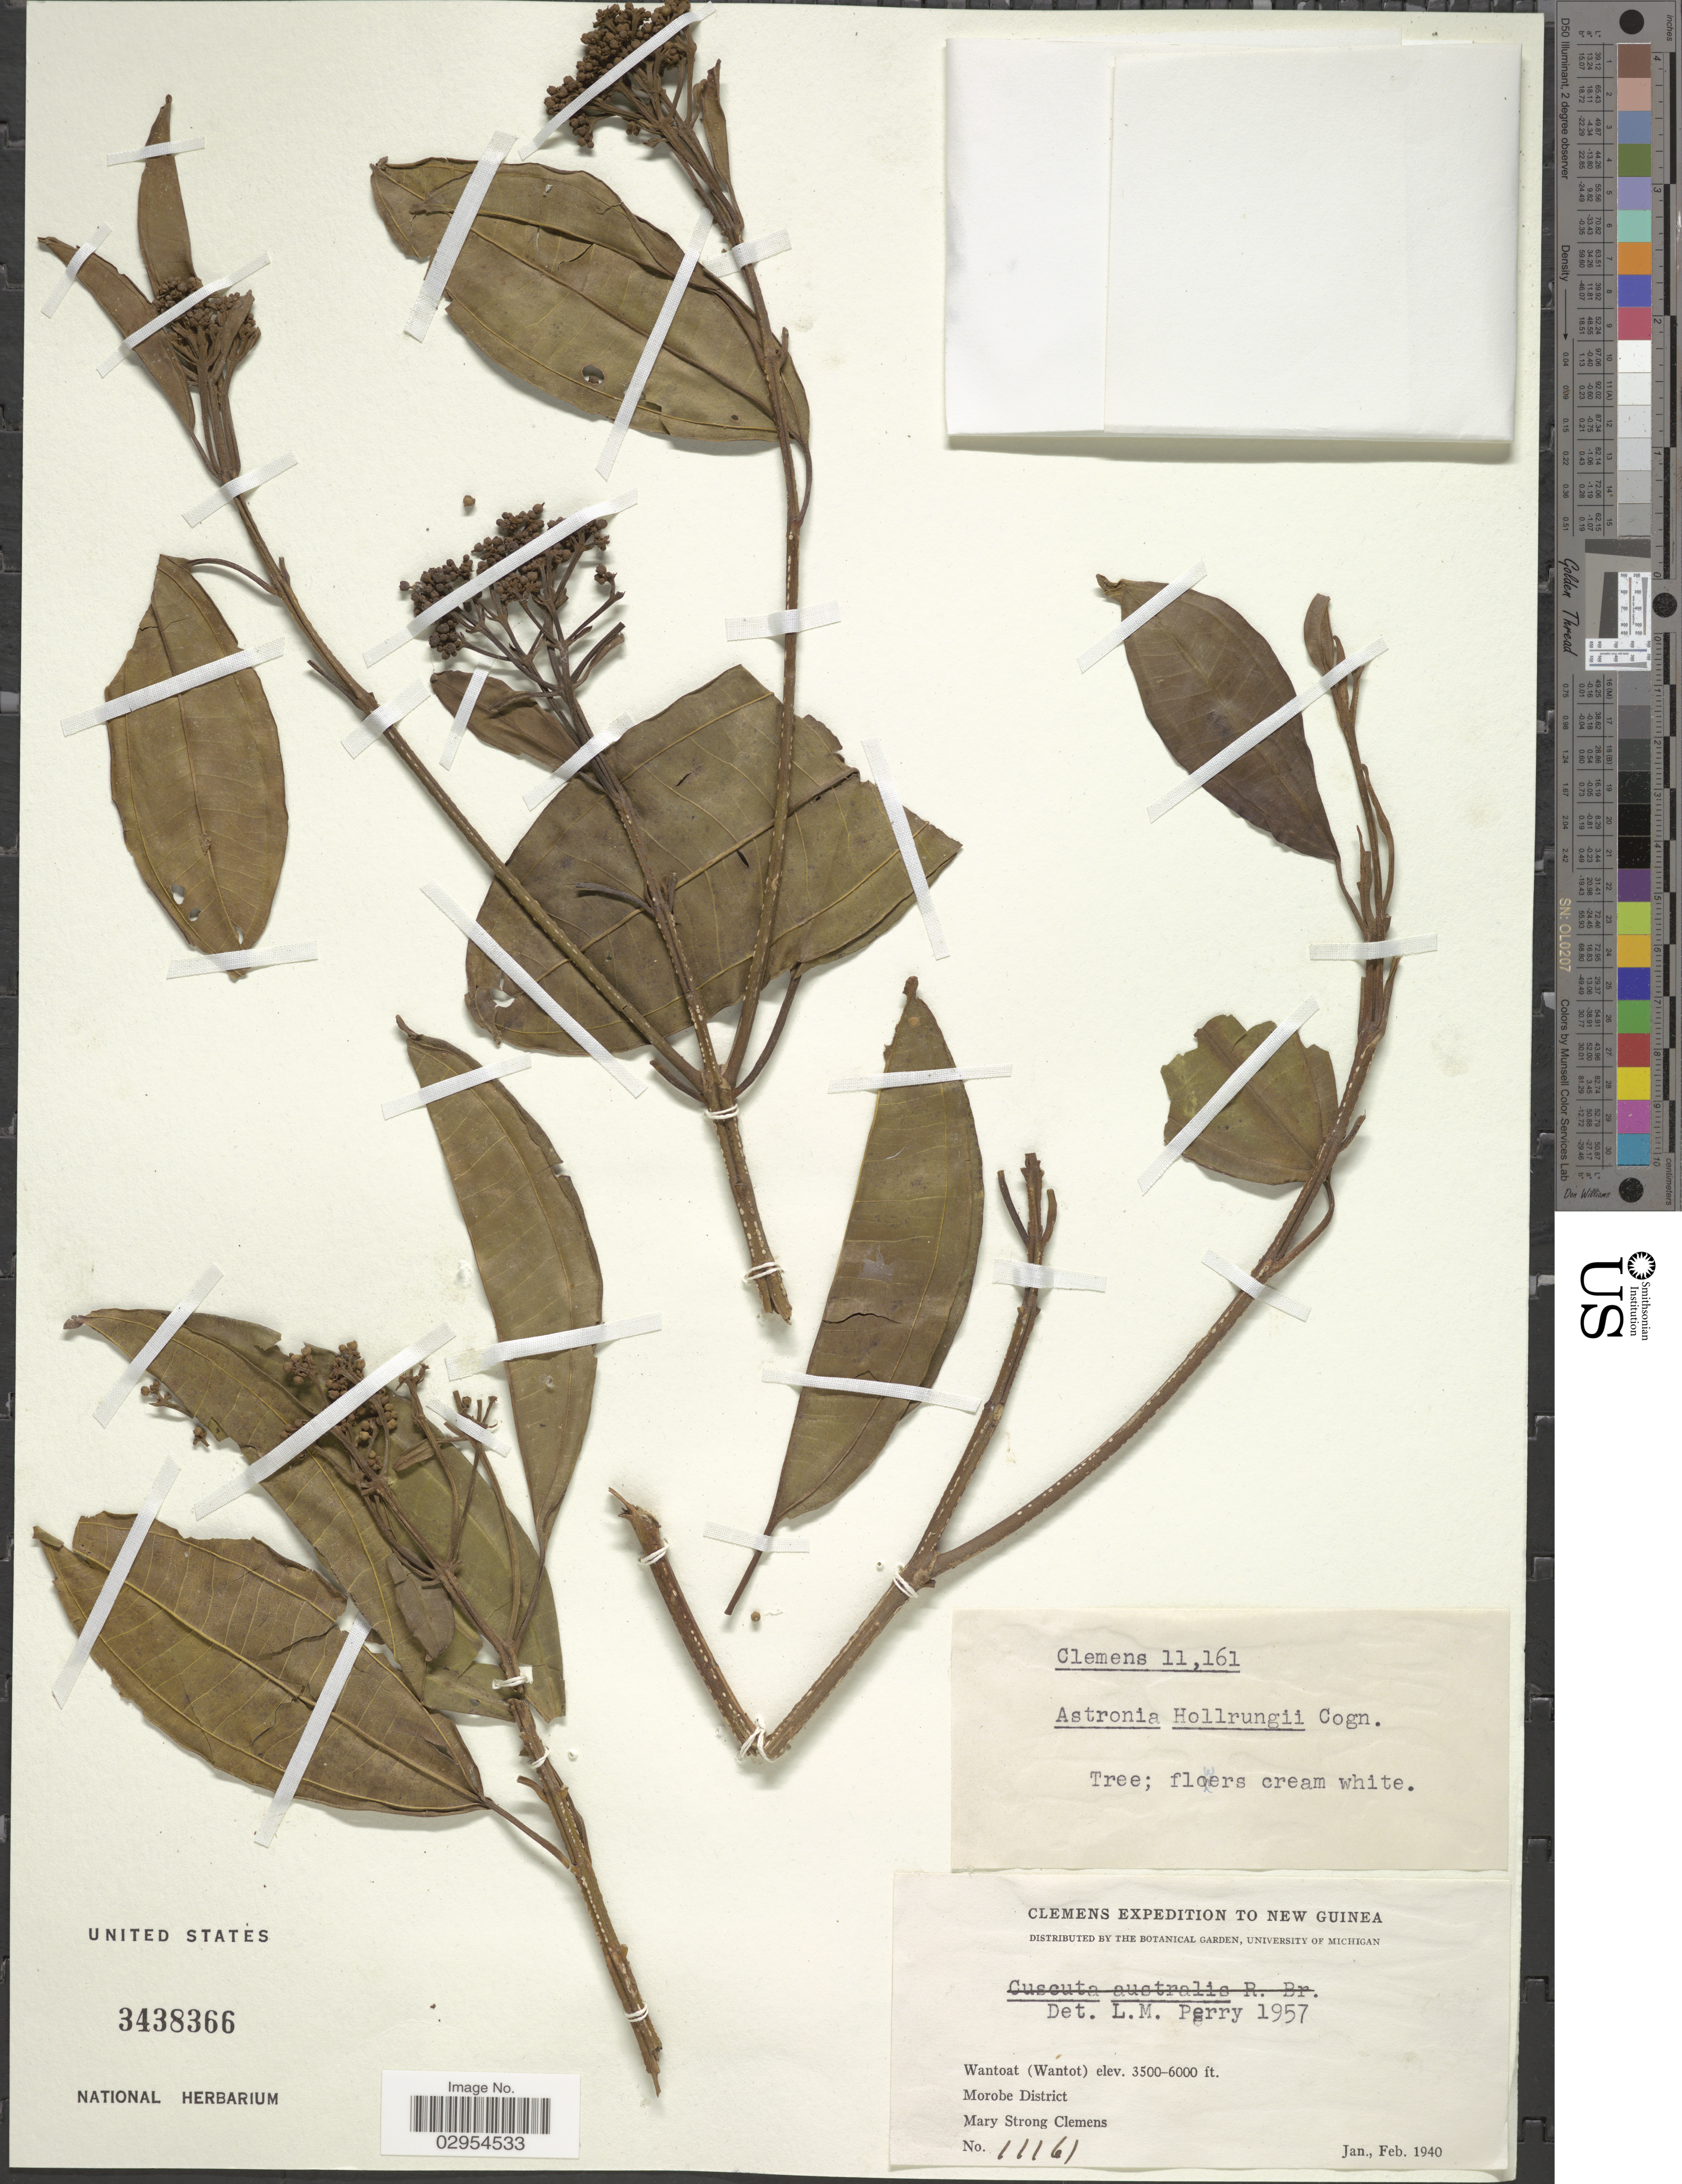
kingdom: Plantae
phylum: Tracheophyta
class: Magnoliopsida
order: Myrtales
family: Melastomataceae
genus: Astronia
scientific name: Astronia hollrungii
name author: Cogn.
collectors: M. S. Clemens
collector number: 11161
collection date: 1940-01/1940-02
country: Papua New Guinea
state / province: Morobe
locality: New Guinea. Wantoat (Wantot). Morobe District.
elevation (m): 1067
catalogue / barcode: US 3438366